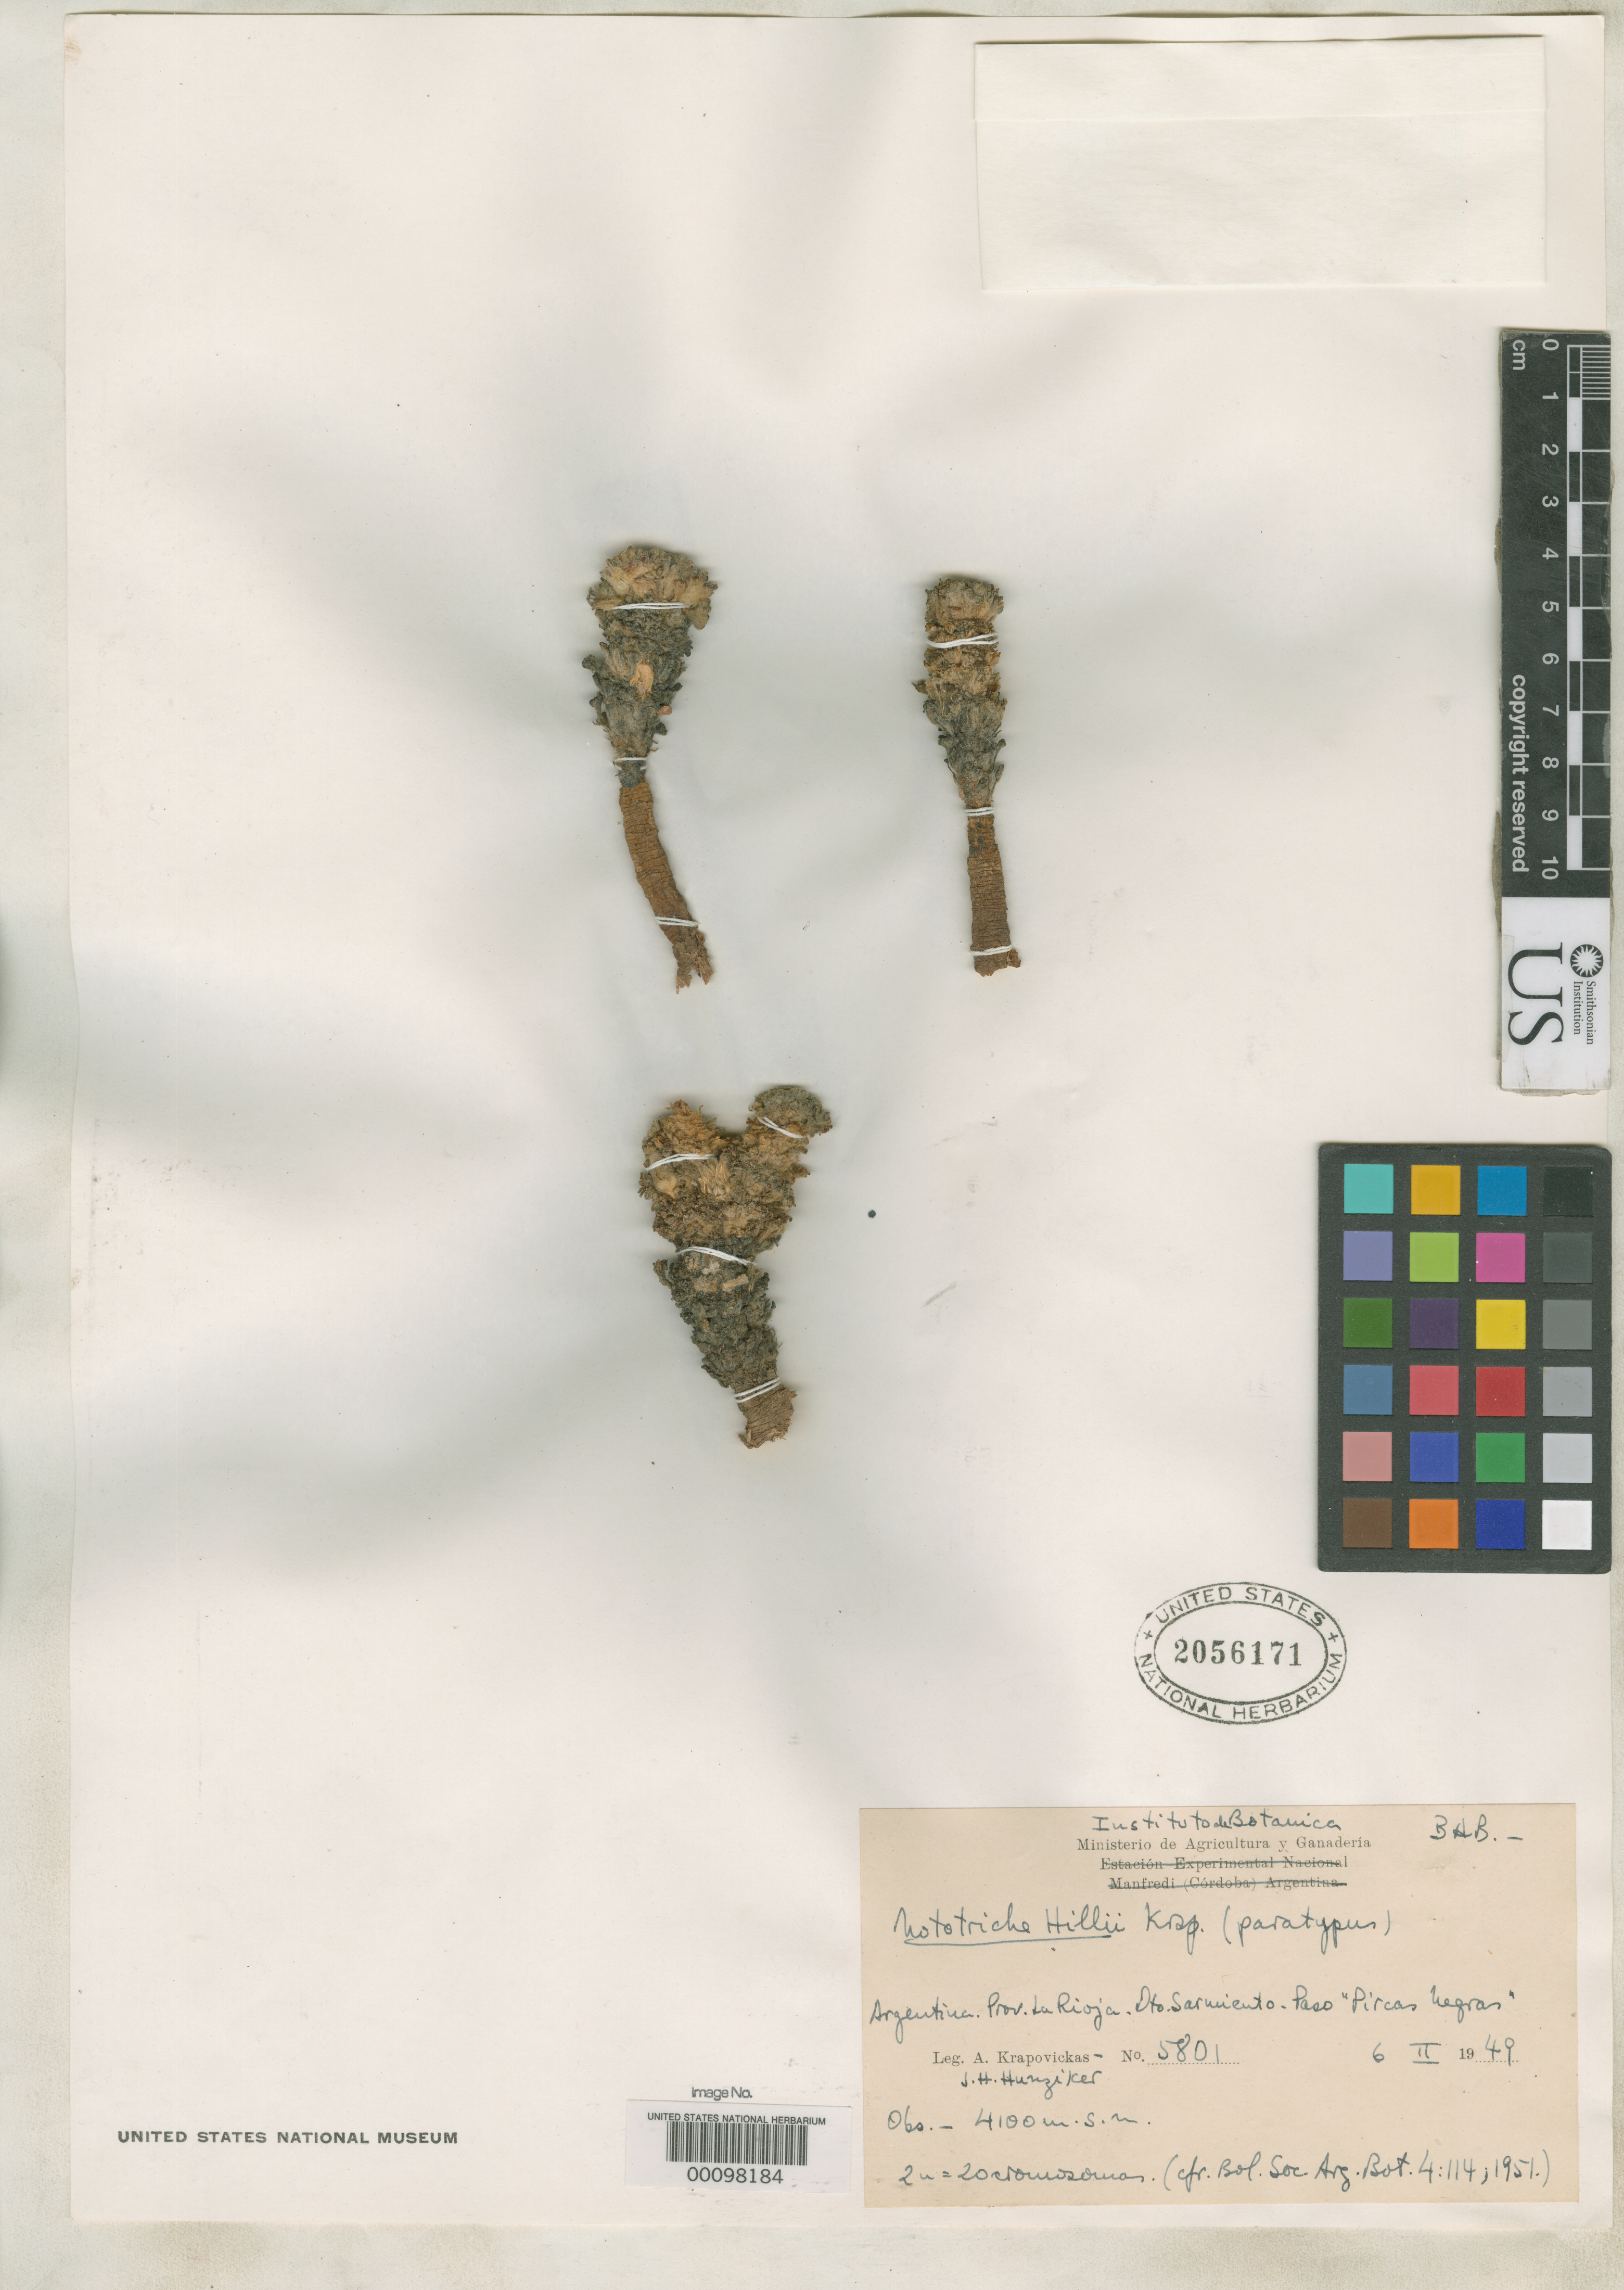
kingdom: Plantae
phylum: Tracheophyta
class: Magnoliopsida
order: Malvales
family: Malvaceae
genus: Nototriche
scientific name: Nototriche hillii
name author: Krapov.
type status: Paratype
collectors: A. Krapovickas & J. H. Hunziker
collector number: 5801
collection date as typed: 06 Feb 1949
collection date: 1949-02-06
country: Argentina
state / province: La Rioja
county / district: Sarmiento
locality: Paso "Pircas Negras".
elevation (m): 4100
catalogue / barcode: US 2056171